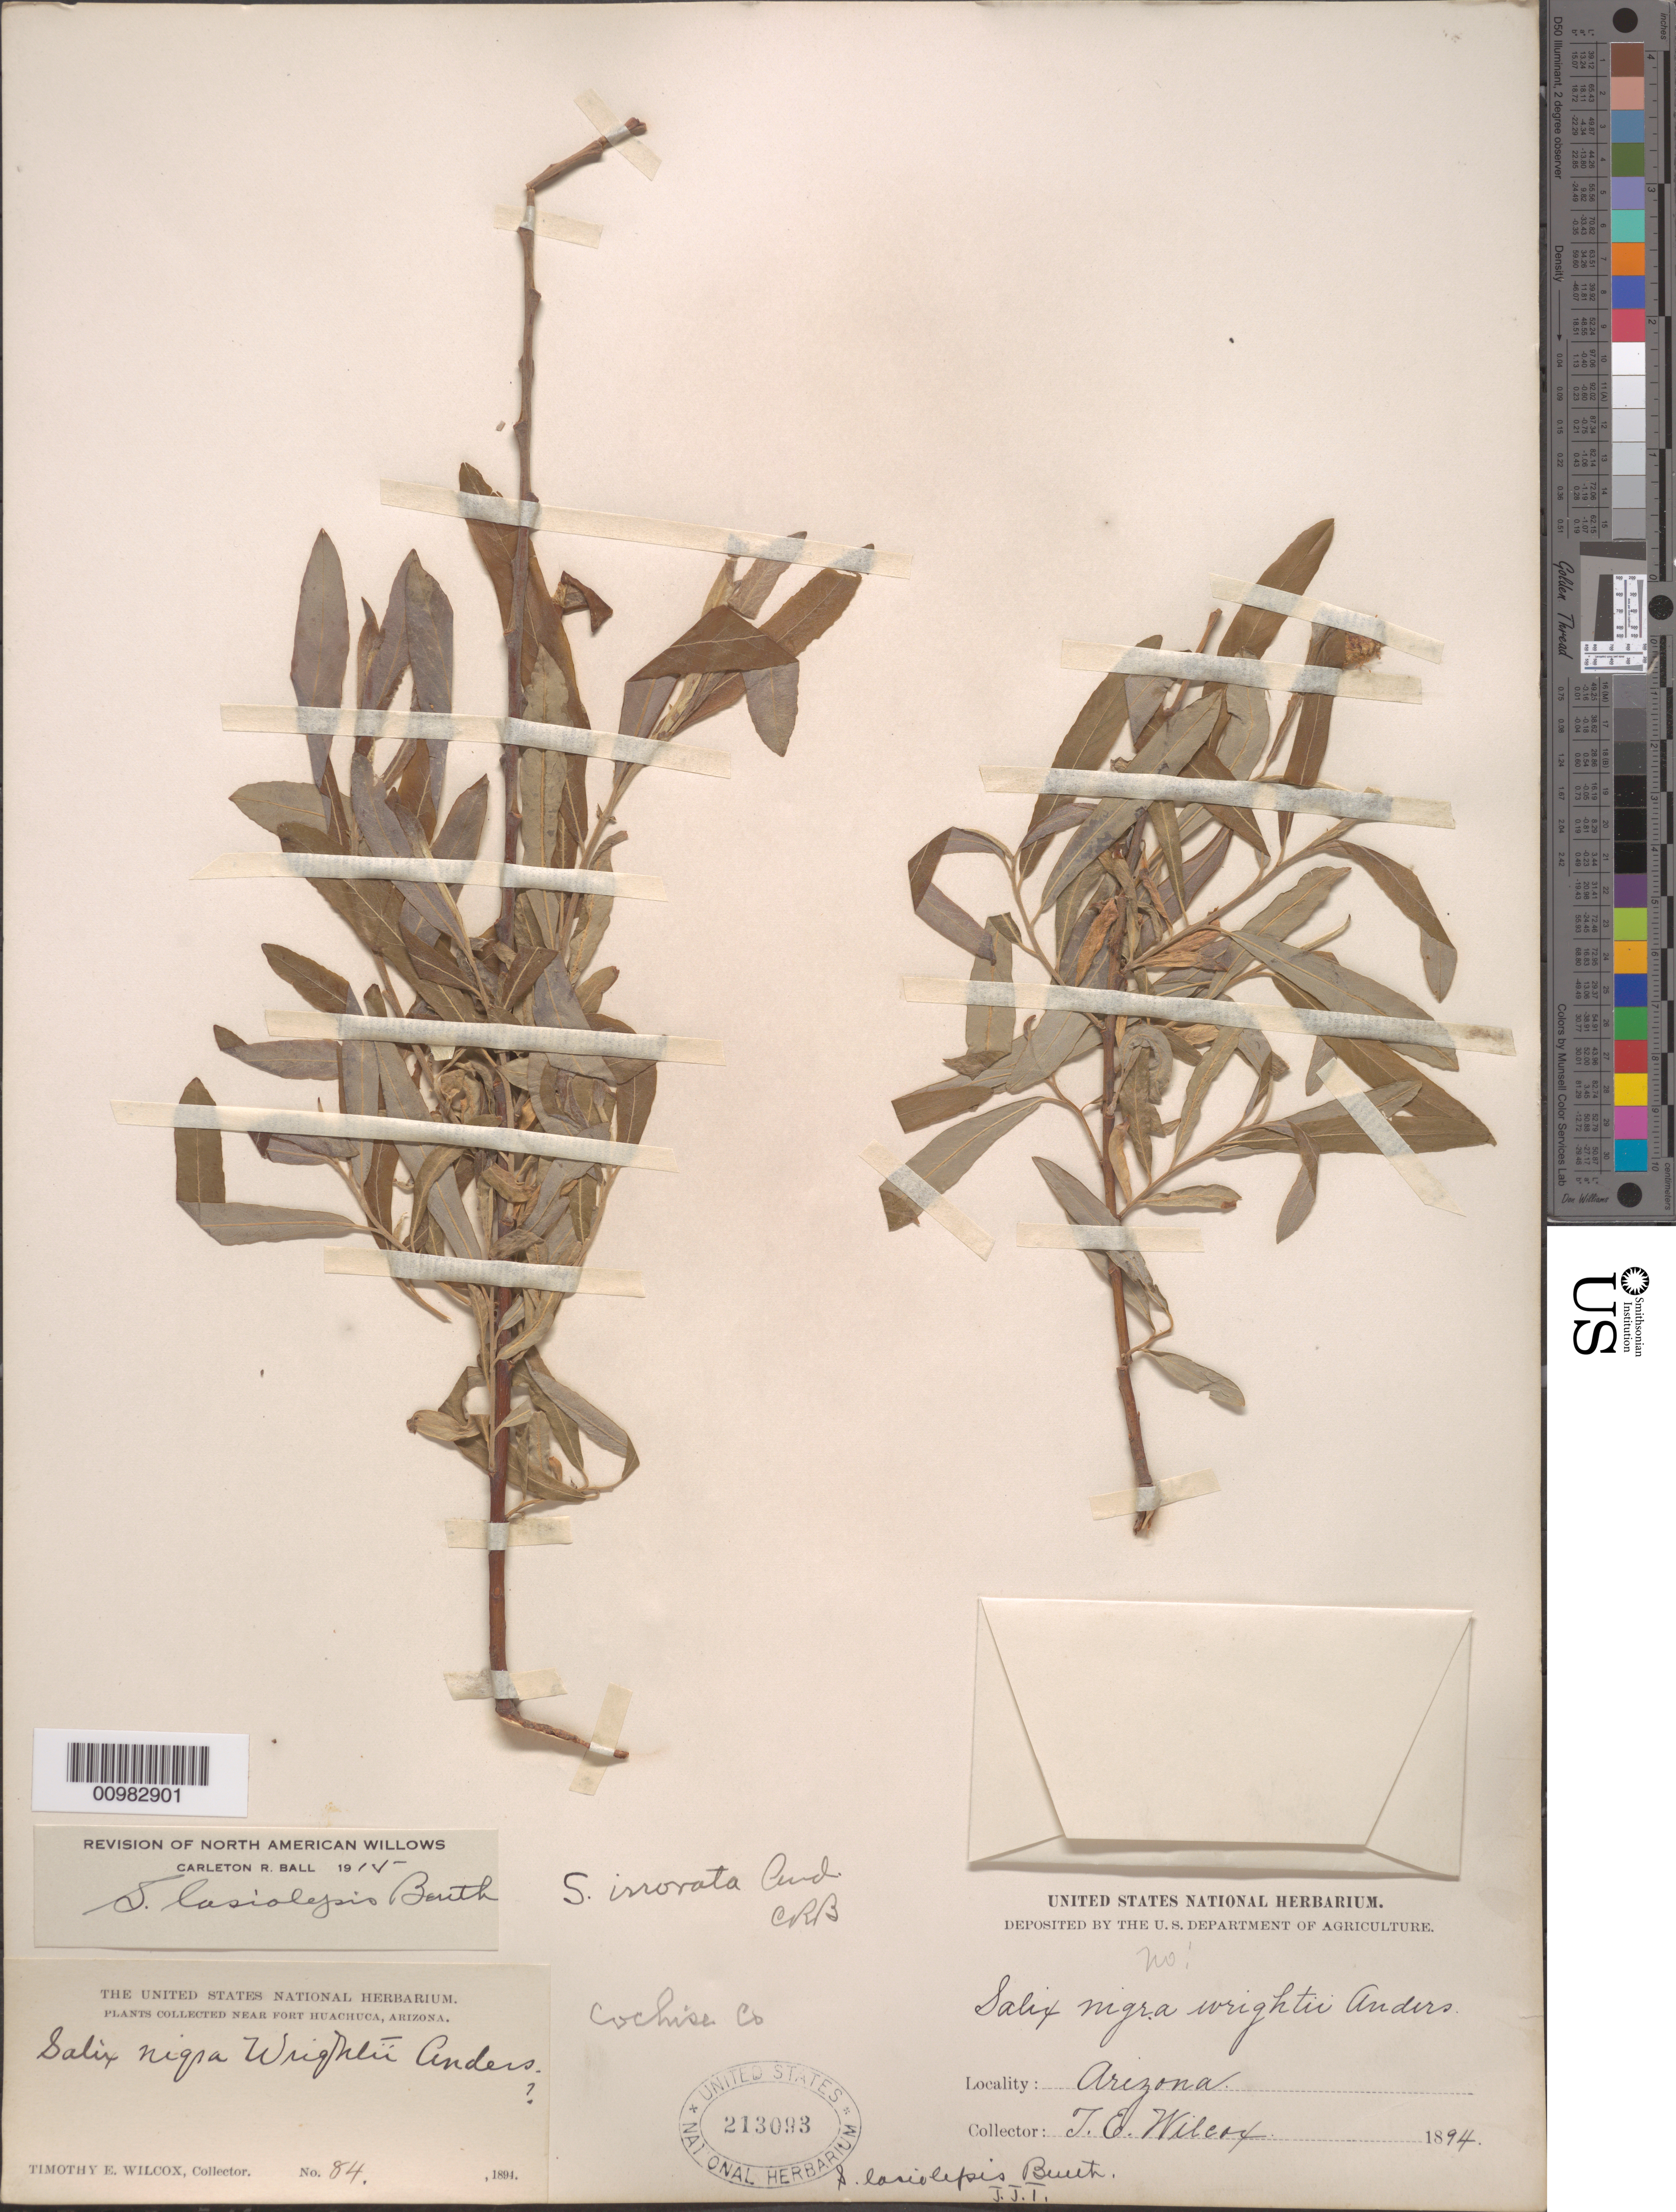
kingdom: Plantae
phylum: Tracheophyta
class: Magnoliopsida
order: Malpighiales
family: Salicaceae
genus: Salix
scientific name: Salix lasiolepis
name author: Benth.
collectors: T. E. Wilcox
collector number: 84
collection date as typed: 1894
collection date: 1894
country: United States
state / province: Arizona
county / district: Cochise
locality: Near Huachuca Mountains.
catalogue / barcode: US 213093